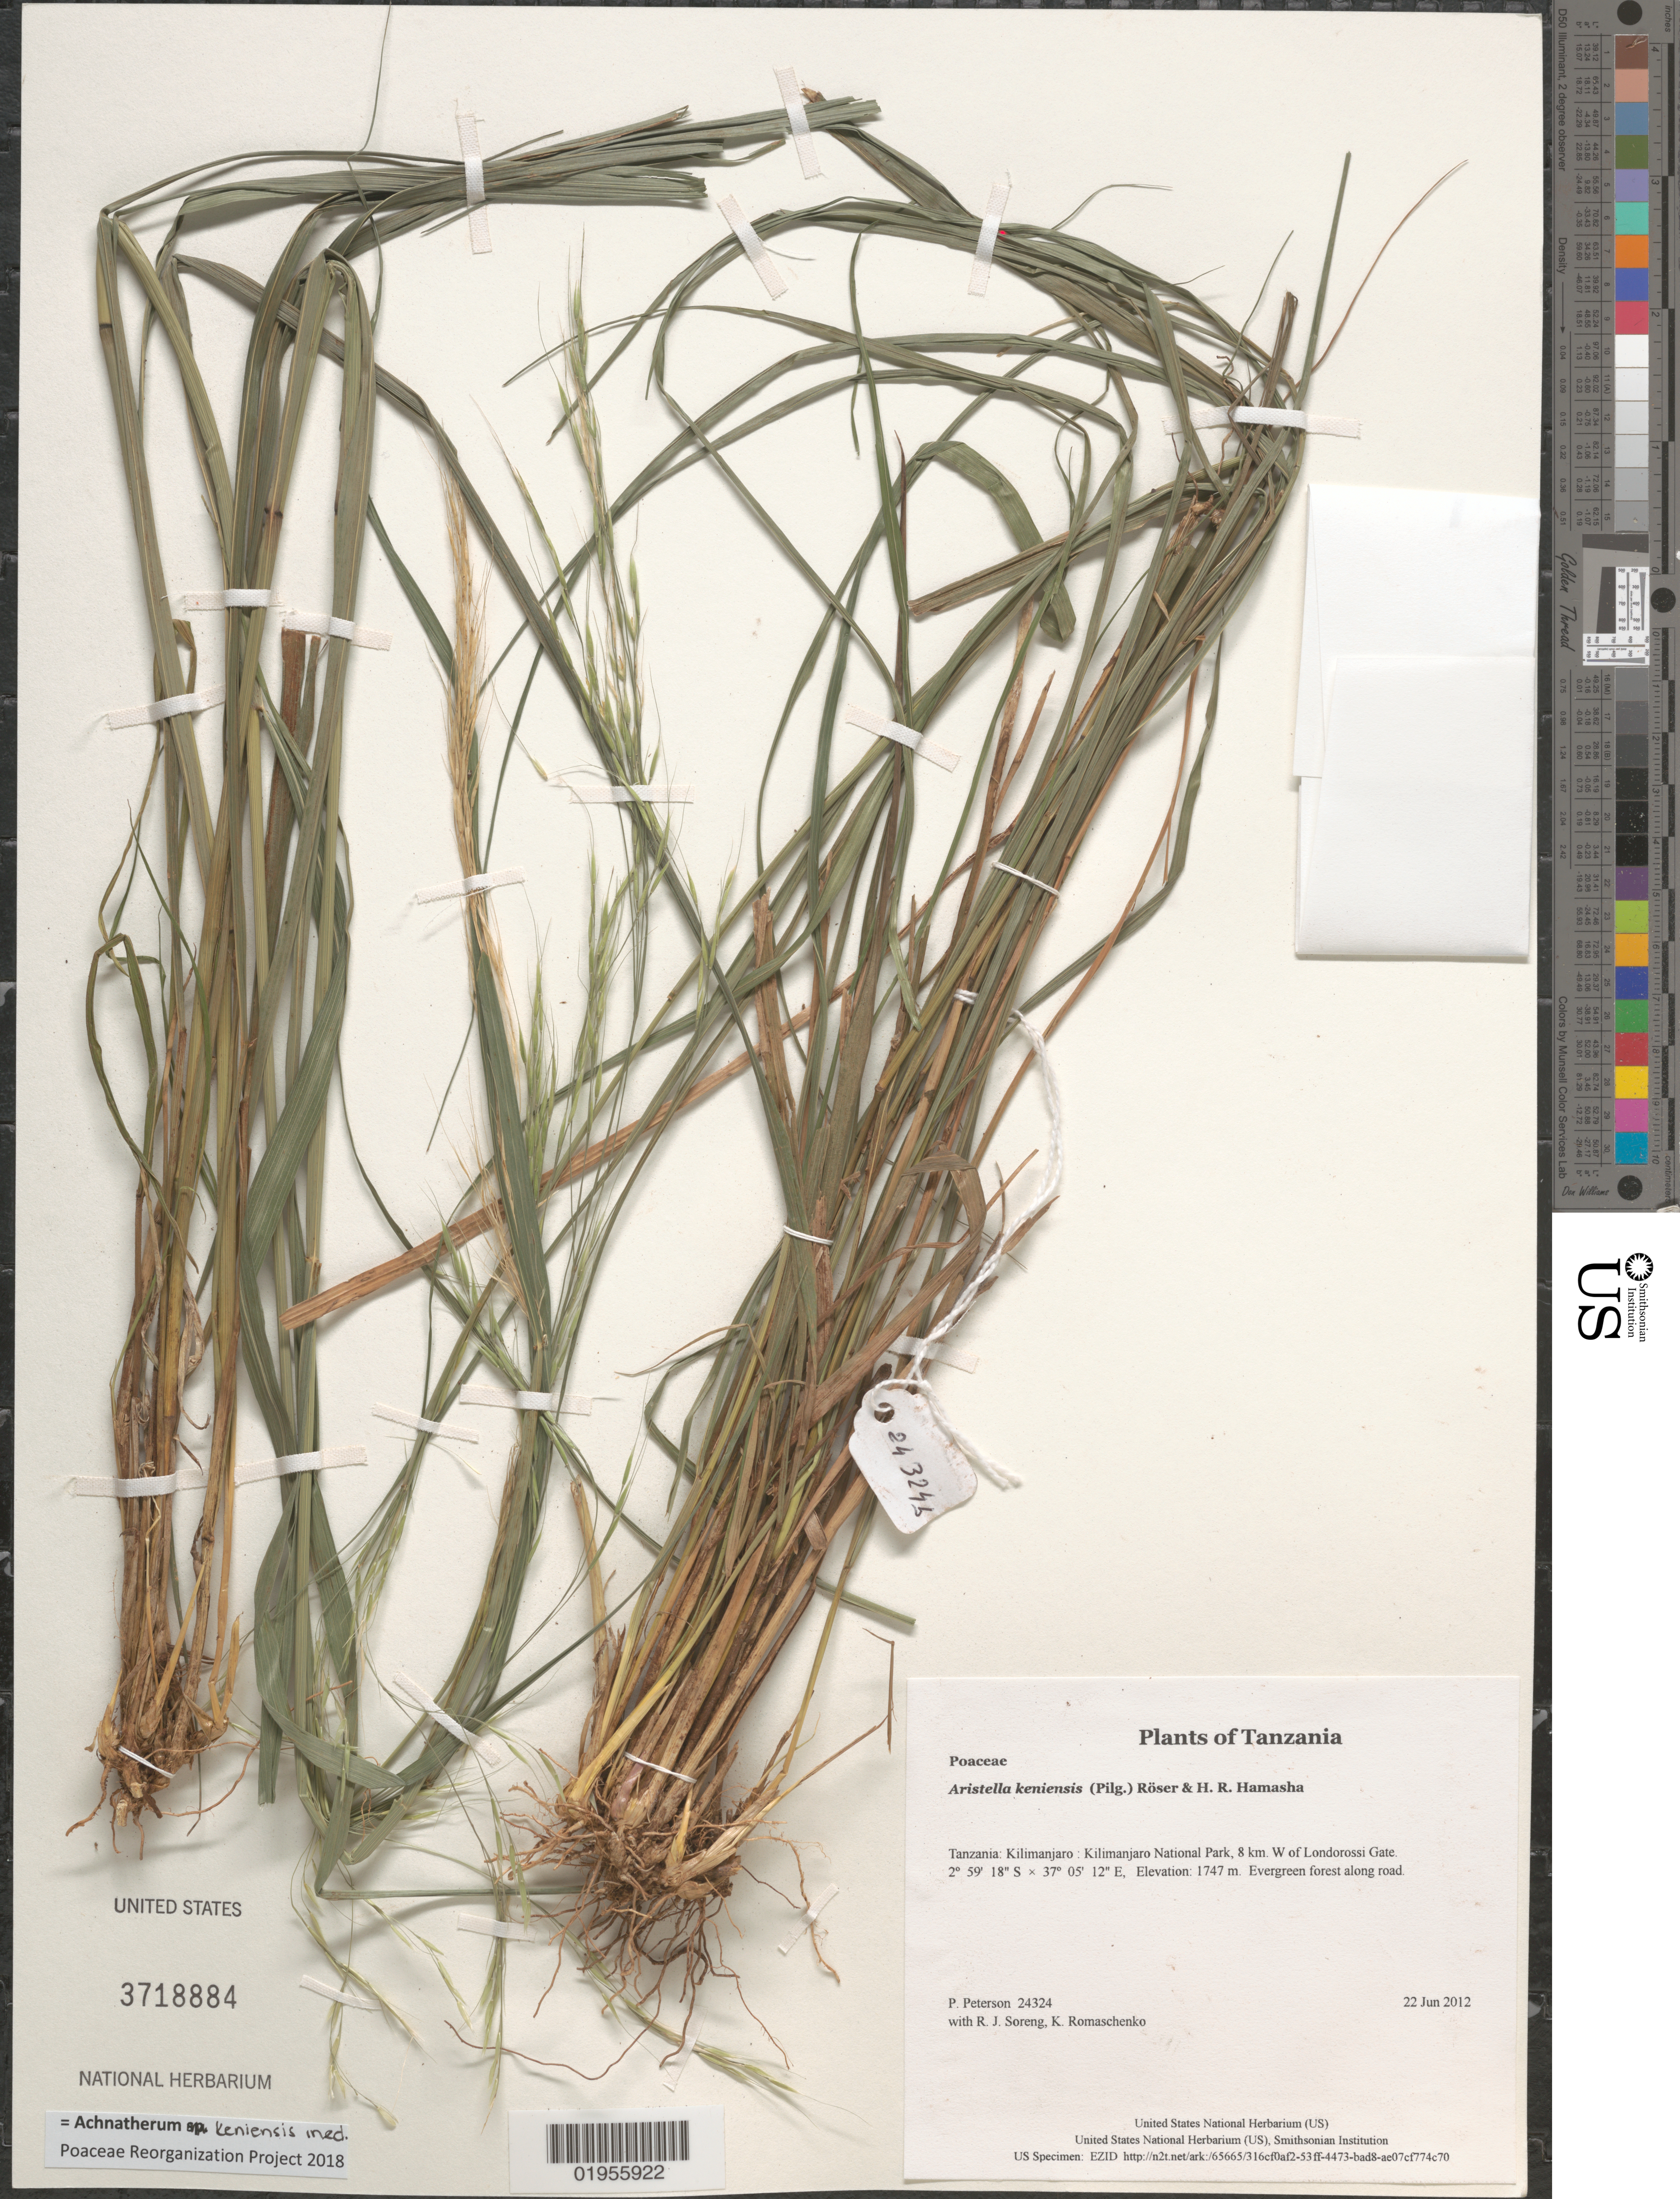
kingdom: Plantae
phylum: Tracheophyta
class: Liliopsida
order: Poales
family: Poaceae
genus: Achnatherum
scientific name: Achnatherum sp.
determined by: Poaceae Reorganization Project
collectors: P. M. Peterson, R. J. Soreng & K. Romaschenko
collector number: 24324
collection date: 2012-06-22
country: Tanzania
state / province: Kilimanjaro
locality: Kilimanjaro National Park, 8 km. W of Londorossi Gate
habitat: Evergreen forest along road.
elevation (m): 1747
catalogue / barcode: US 3718884